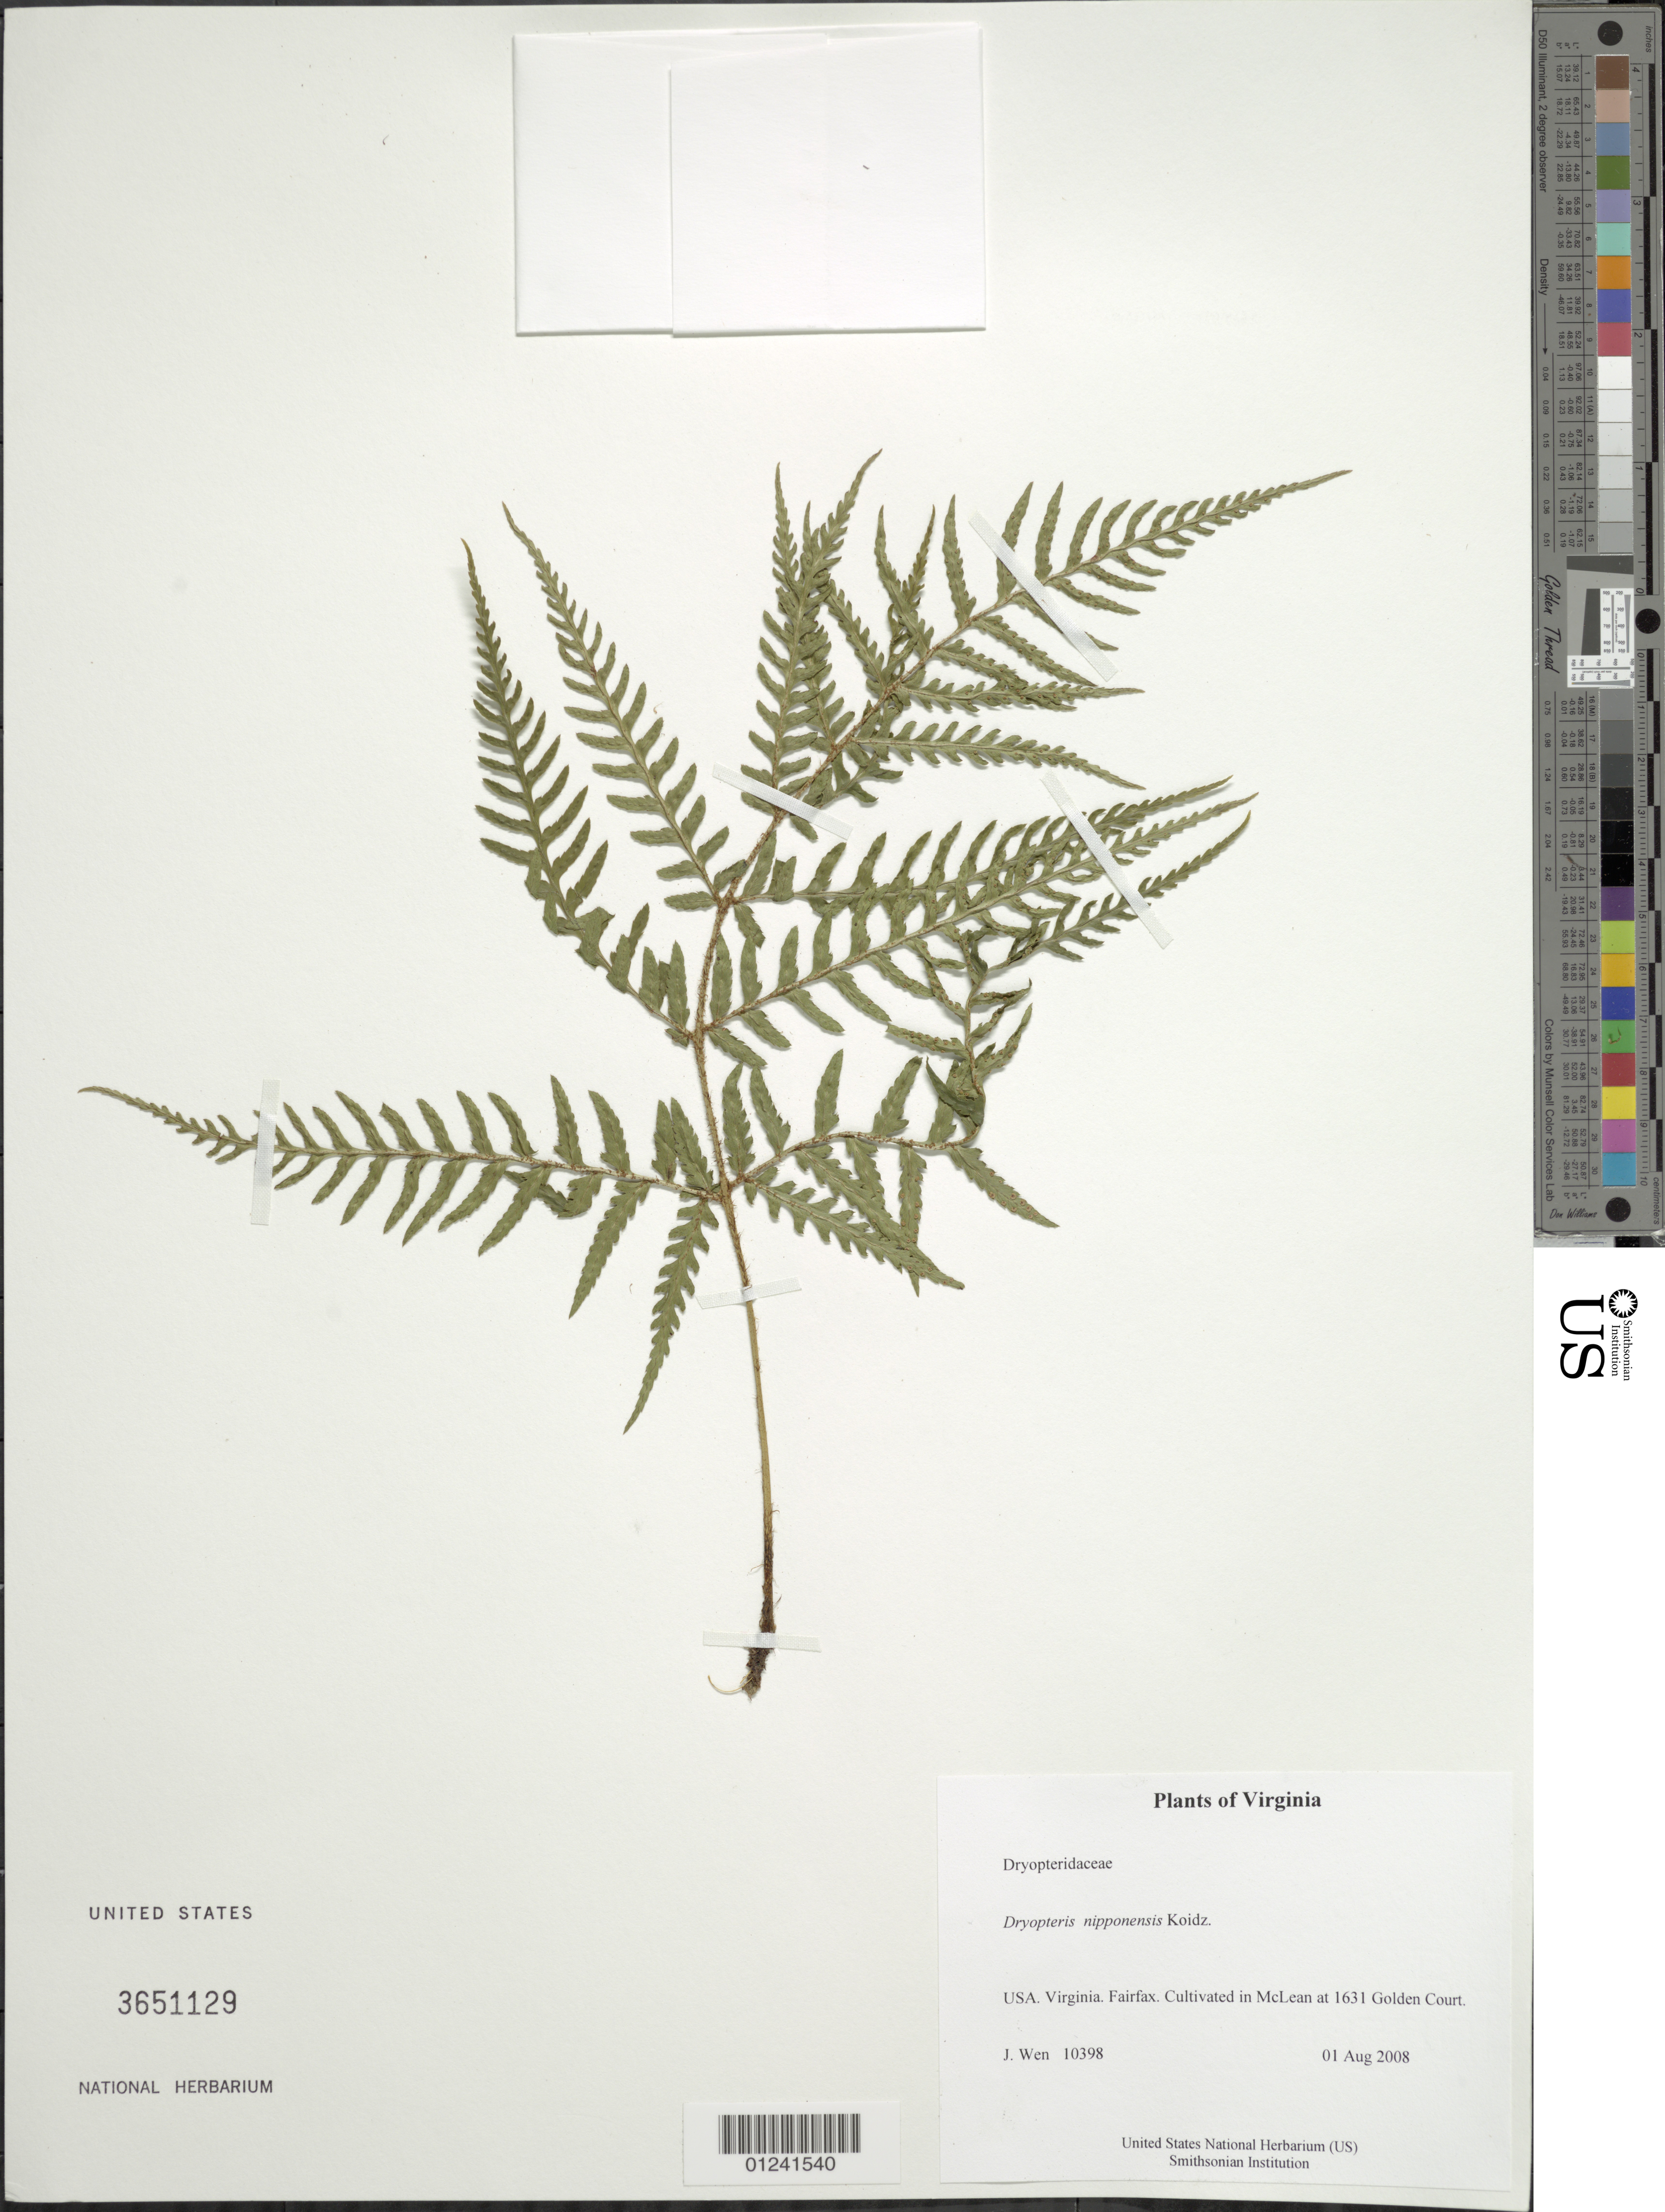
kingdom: Plantae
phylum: Tracheophyta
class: Polypodiopsida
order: Polypodiales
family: Dryopteridaceae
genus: Dryopteris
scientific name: Dryopteris nipponensis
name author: Koidz.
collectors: J. Wen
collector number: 10398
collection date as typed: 01 Aug 2008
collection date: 2008-08-01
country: United States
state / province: Virginia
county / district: Fairfax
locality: Cultivated in McLean at 1631 Golden Court.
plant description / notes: DNA voucher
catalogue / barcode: US 3651129